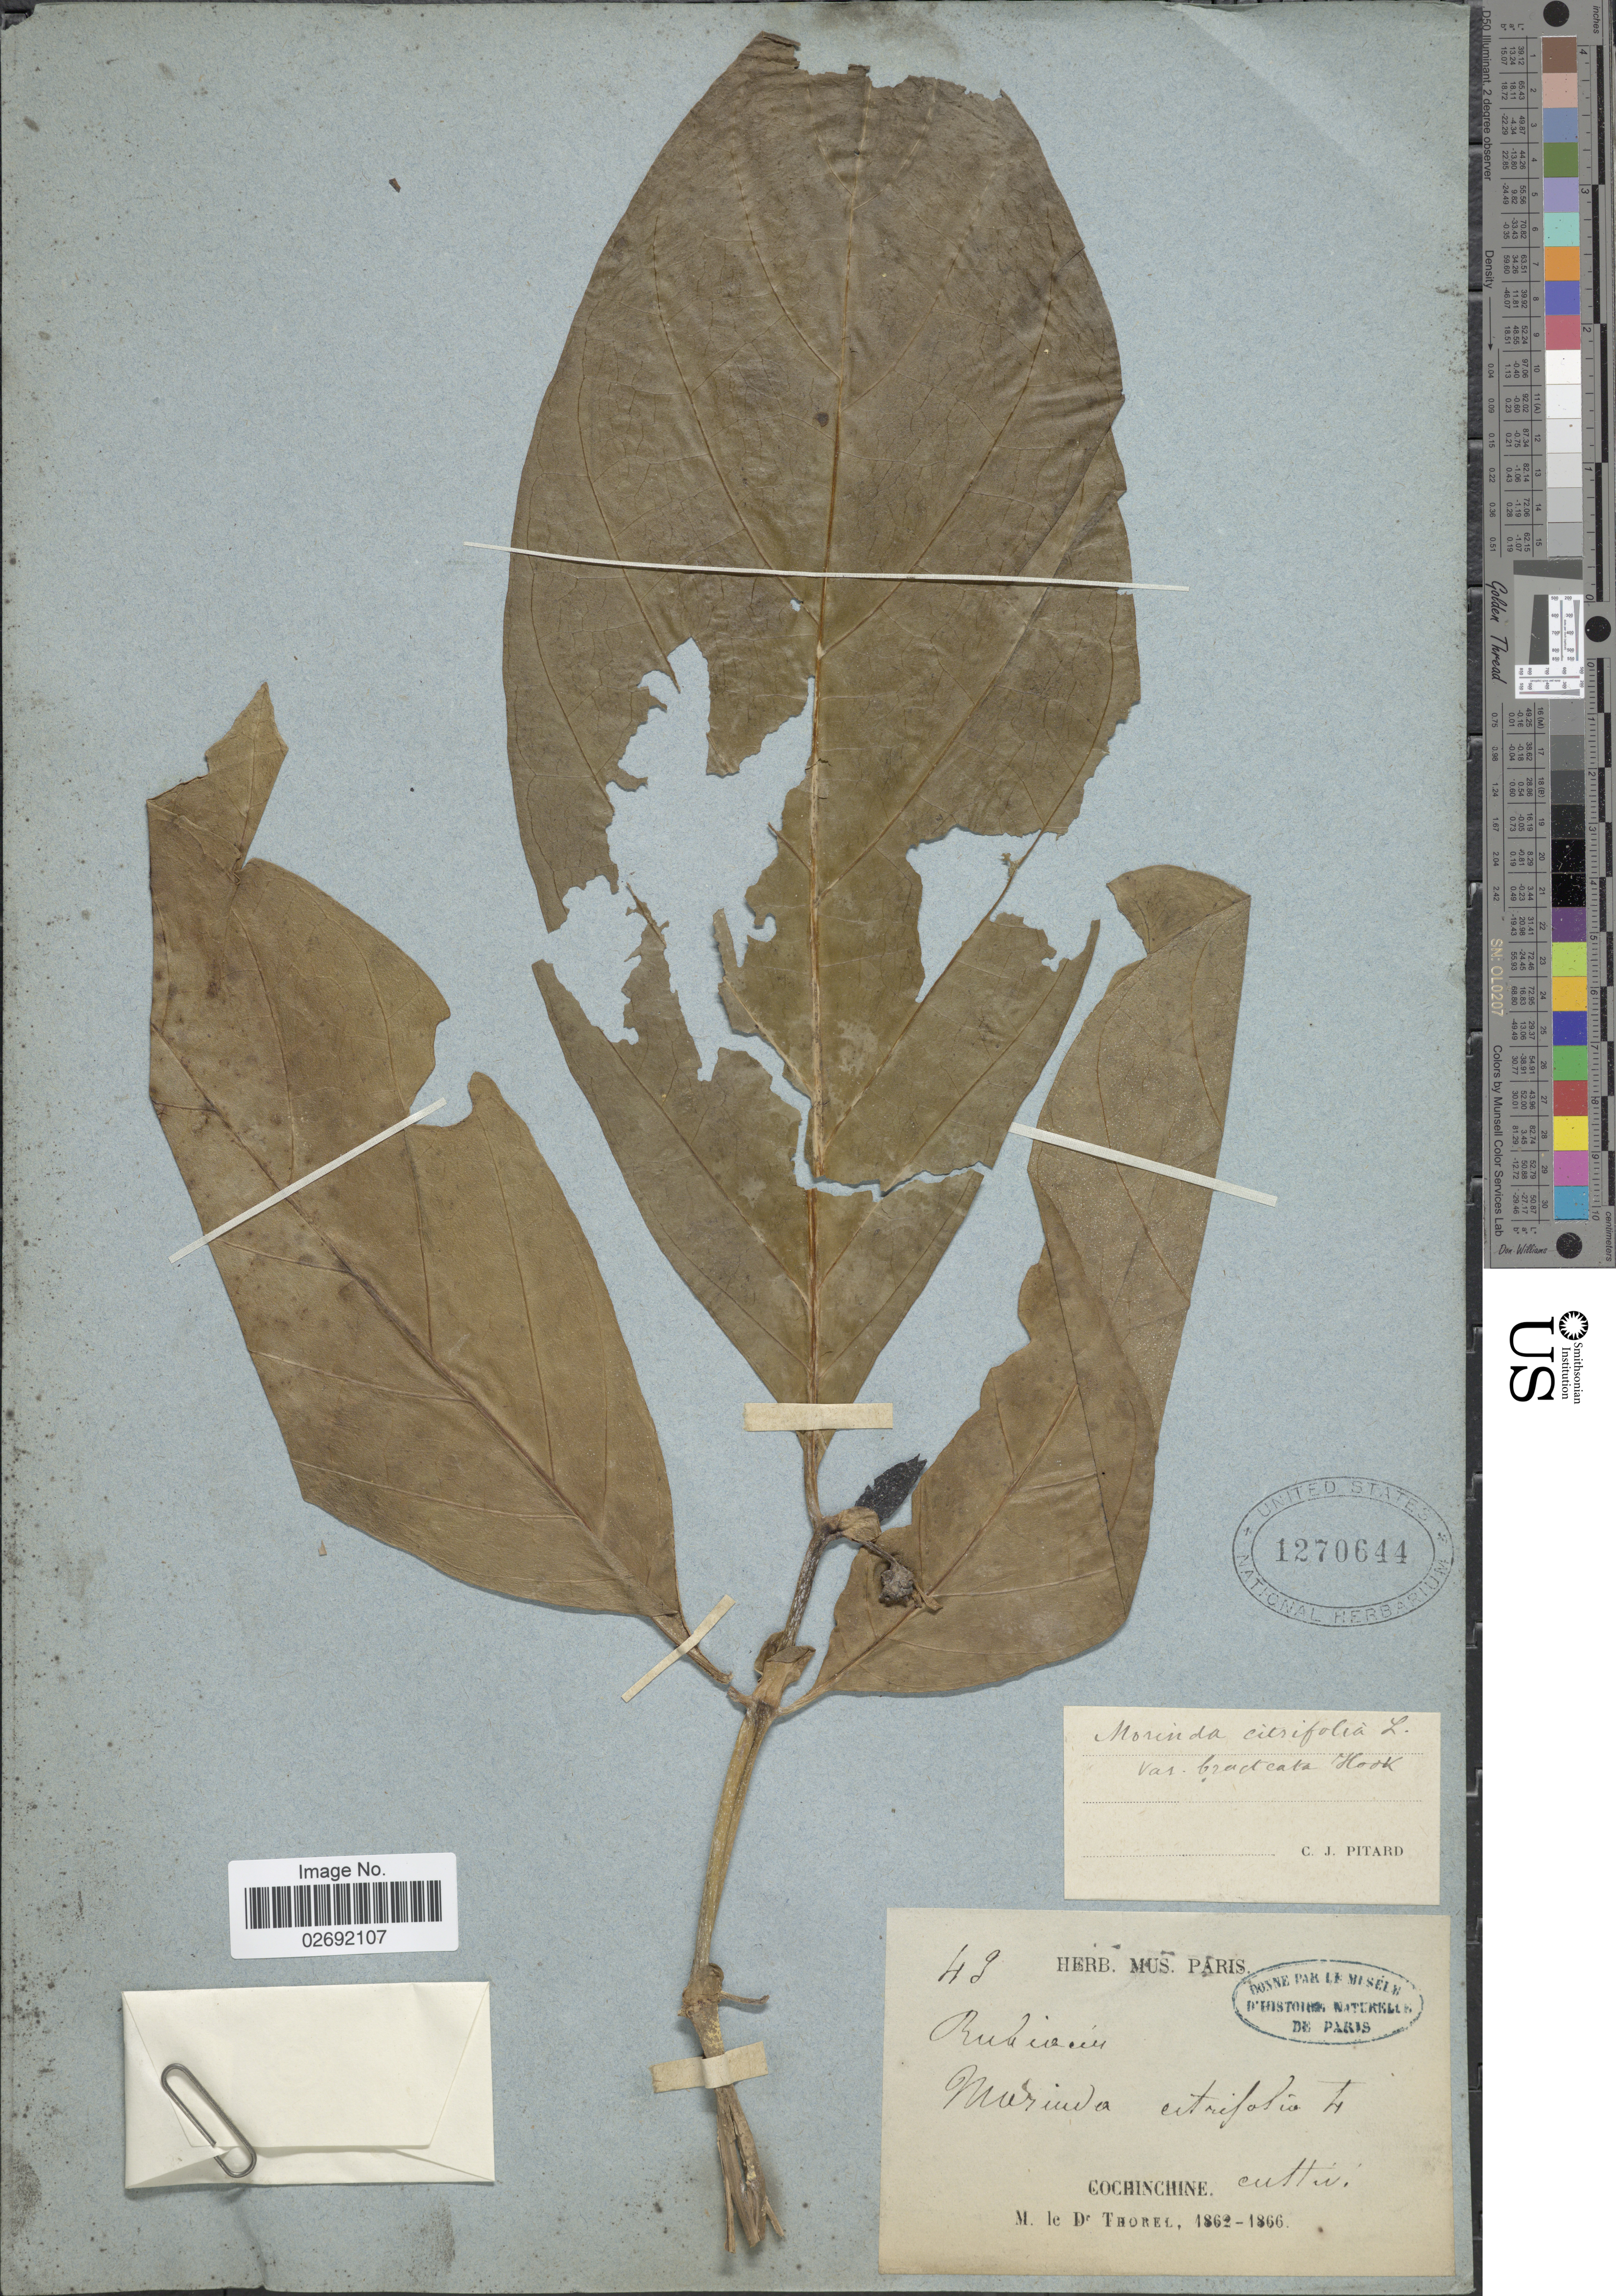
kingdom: Plantae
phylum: Tracheophyta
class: Magnoliopsida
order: Gentianales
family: Rubiaceae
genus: Morinda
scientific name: Morinda citrifolia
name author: L.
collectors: C. Thorel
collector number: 49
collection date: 1862/1866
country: Vietnam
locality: Cochinchine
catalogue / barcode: US 1270644